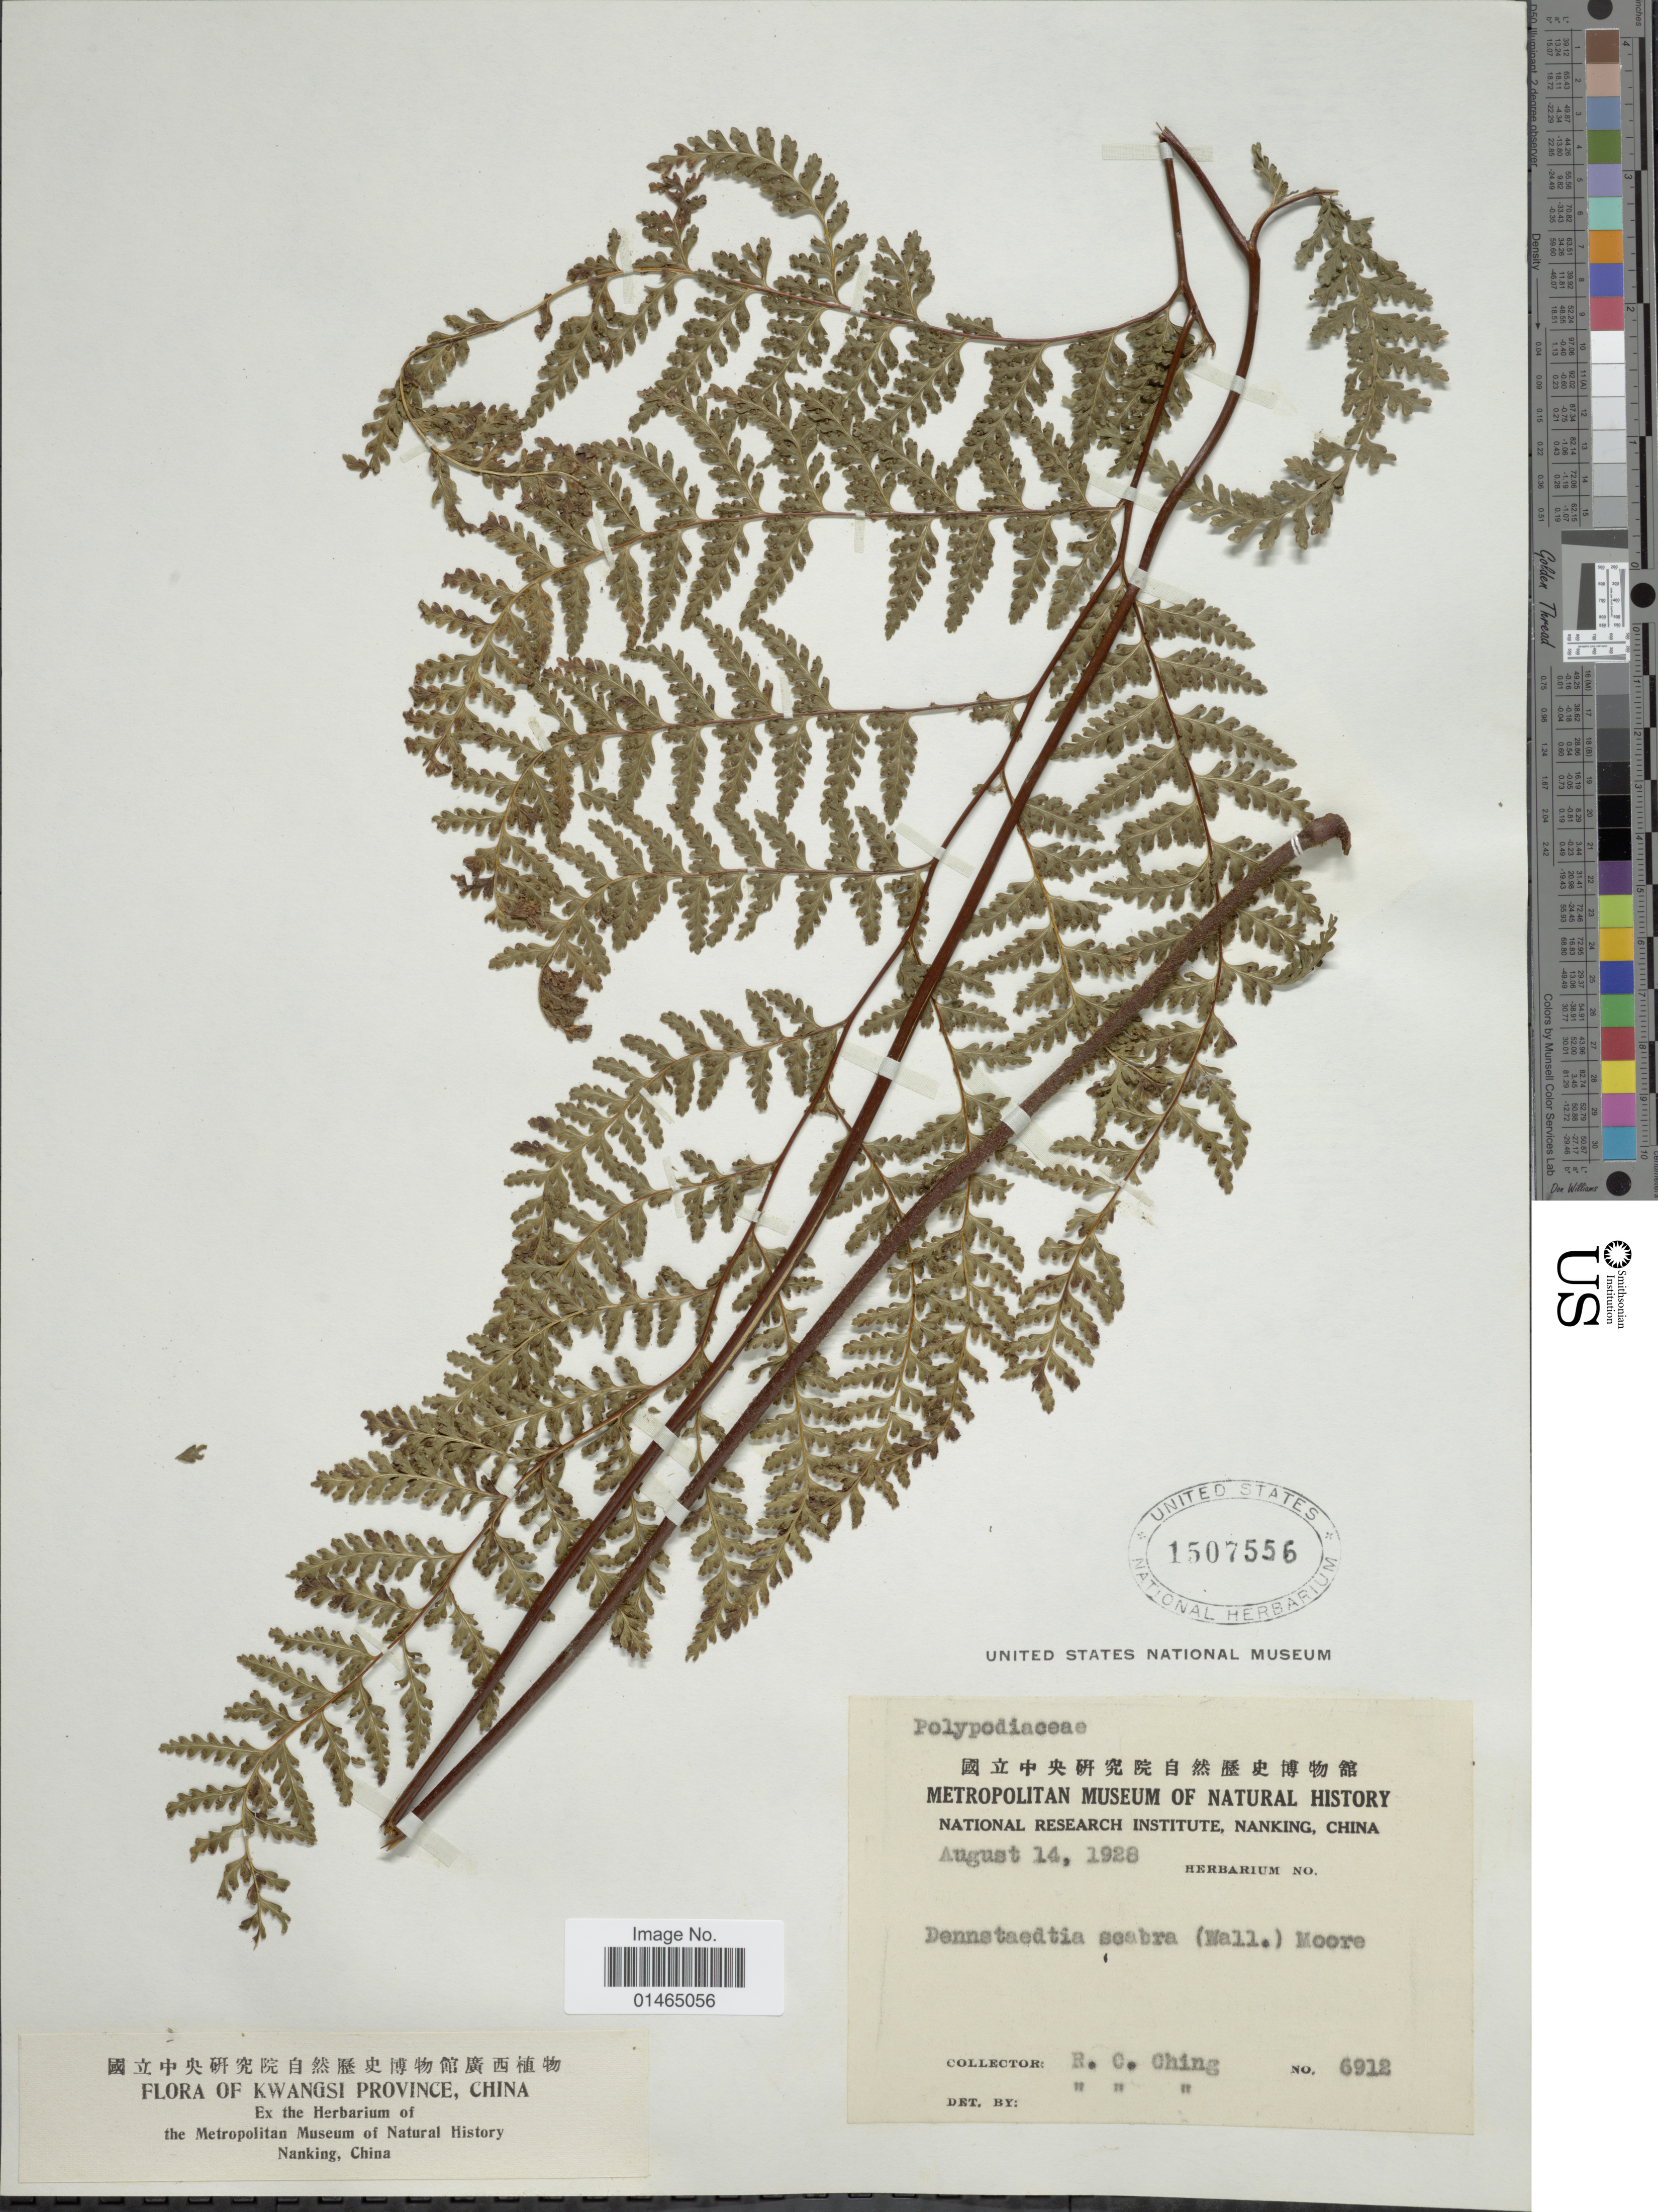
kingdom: Plantae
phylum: Tracheophyta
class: Polypodiopsida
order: Polypodiales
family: Dennstaedtiaceae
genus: Dennstaedtia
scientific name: Dennstaedtia scabra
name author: (Wall. ex Hook.) T. Moore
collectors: R. C. Ching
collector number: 6912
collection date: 1928-08-14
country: China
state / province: Guangxi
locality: Kwangsi Province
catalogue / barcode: US 1507556